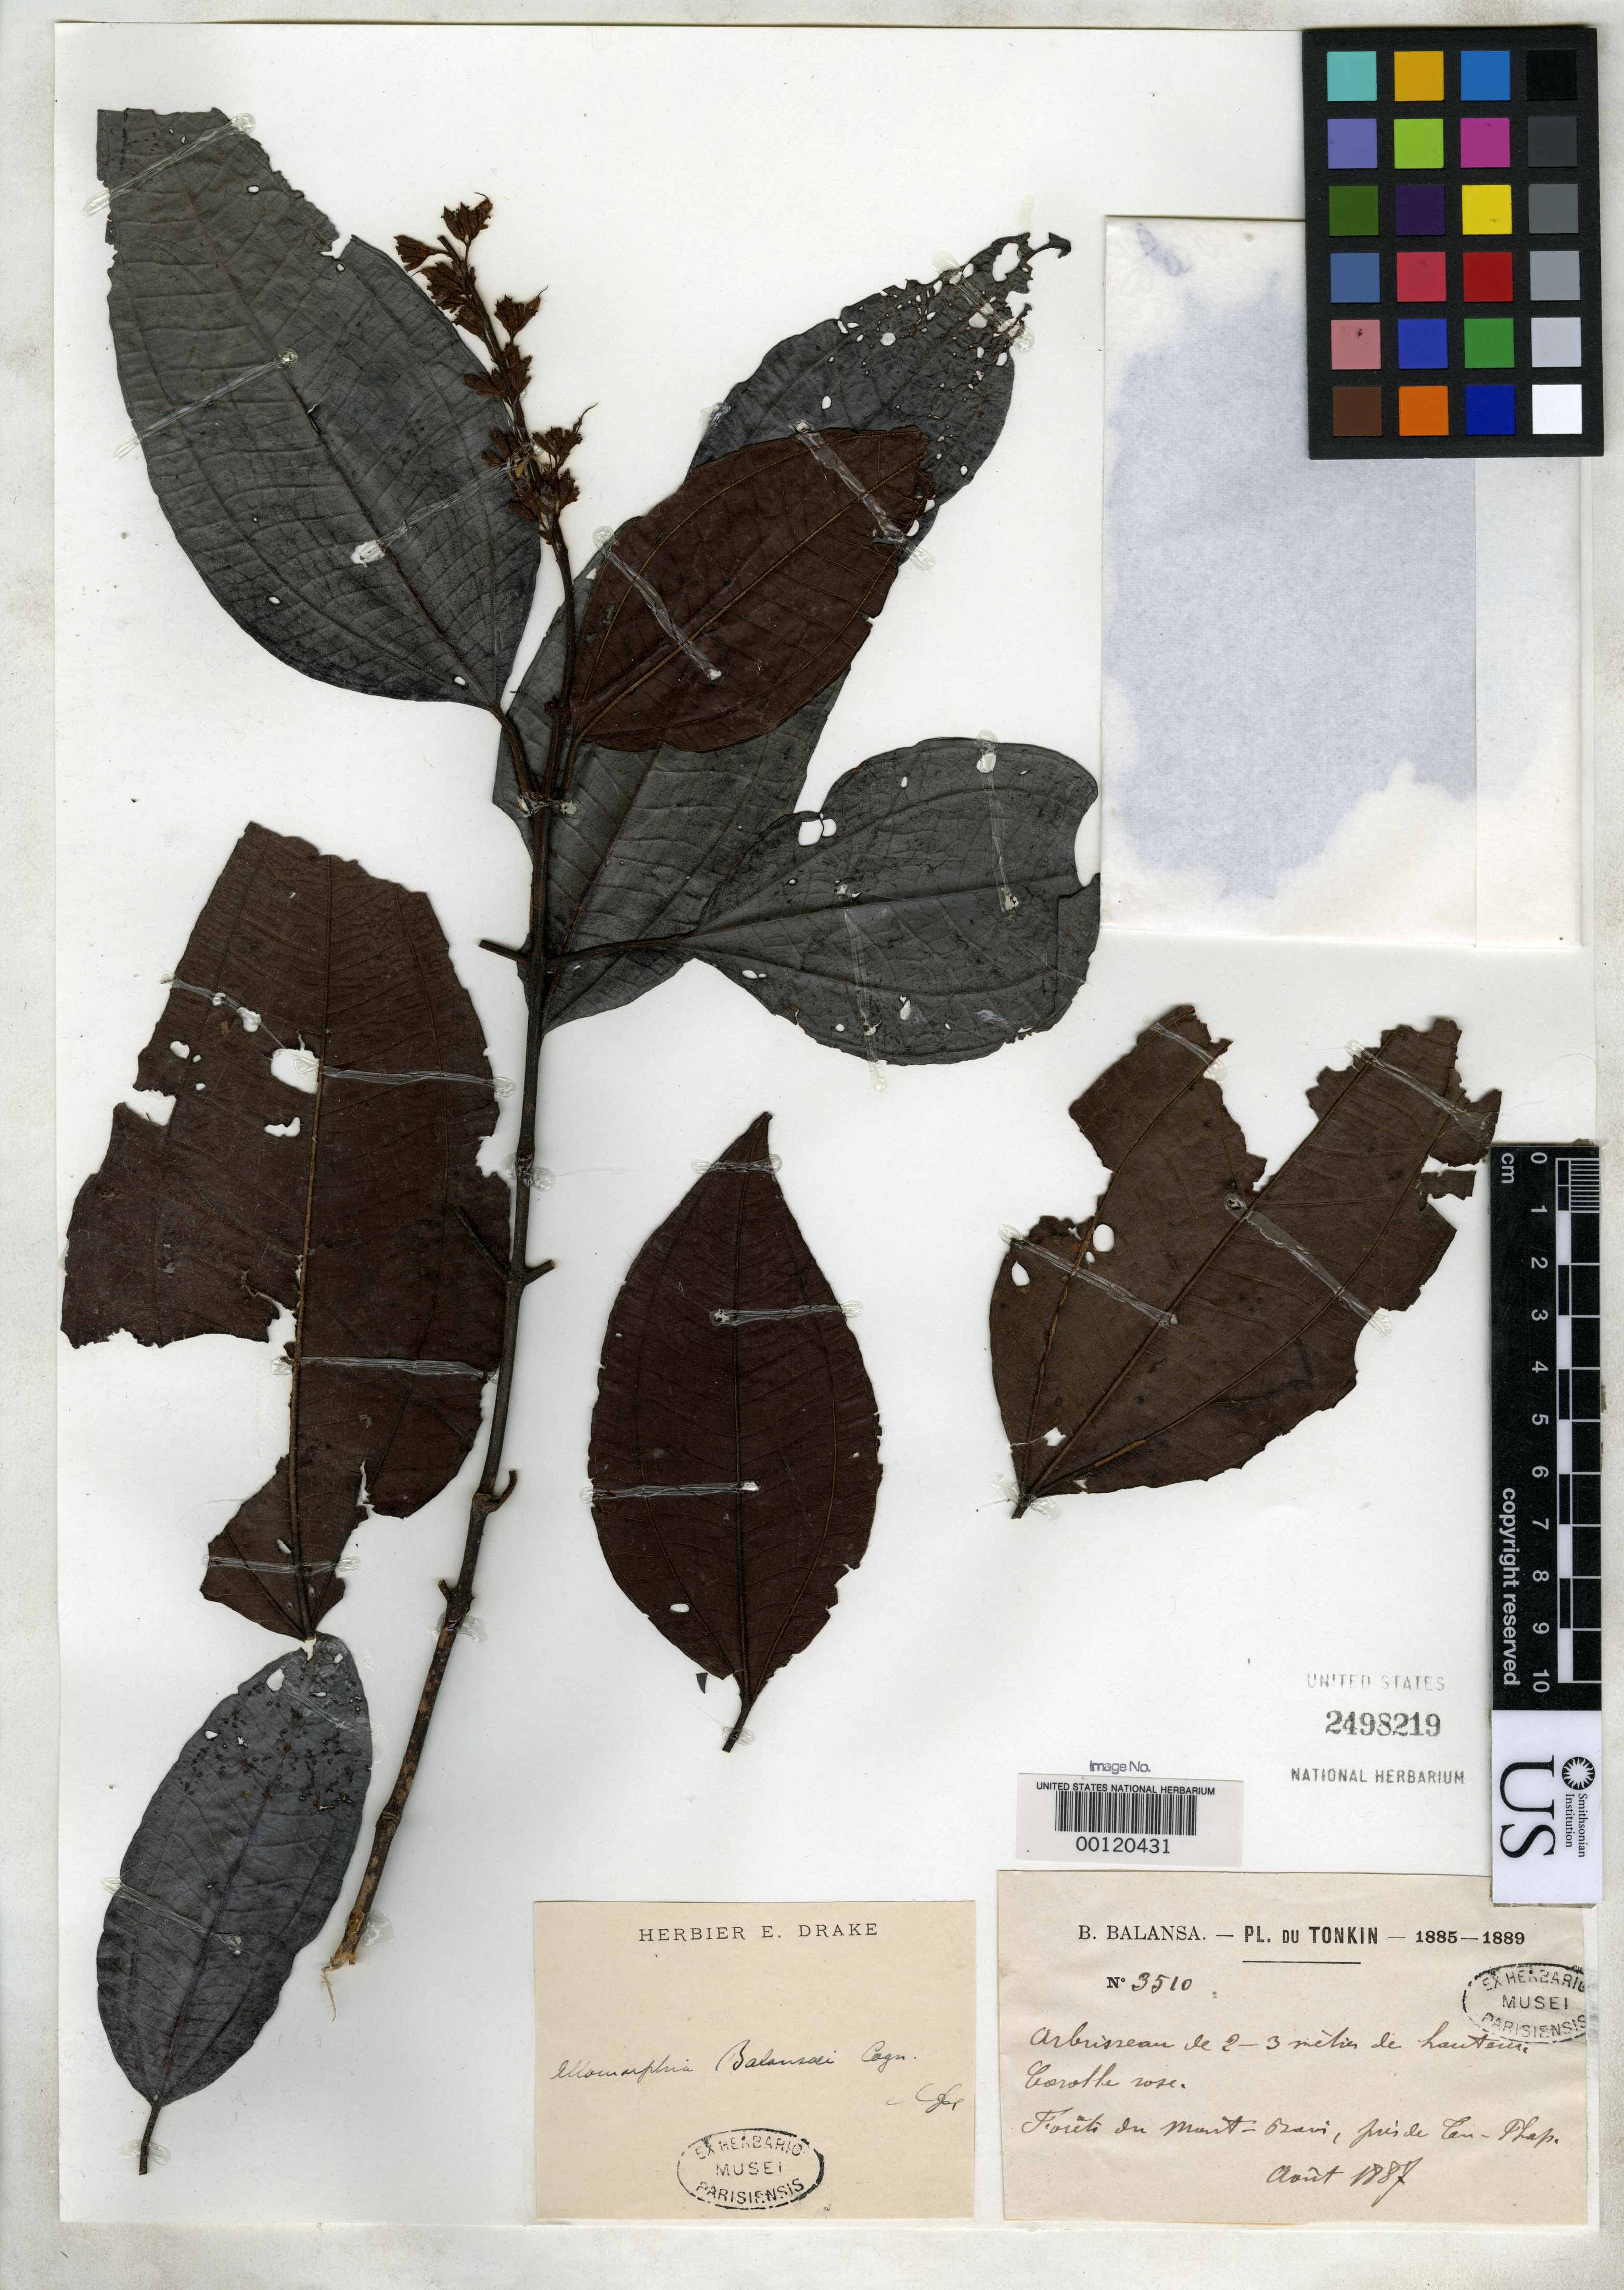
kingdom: Plantae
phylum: Tracheophyta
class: Magnoliopsida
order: Myrtales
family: Melastomataceae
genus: Allomorphia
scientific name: Allomorphia balansaei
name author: Cogn. in A. DC.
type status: Isotype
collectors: B. Balansa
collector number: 3510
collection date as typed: Aug 1887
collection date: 1887-08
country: Vietnam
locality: Mont-Bavi, Tun-Phap, (country as "Tonkin")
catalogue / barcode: US 2498219